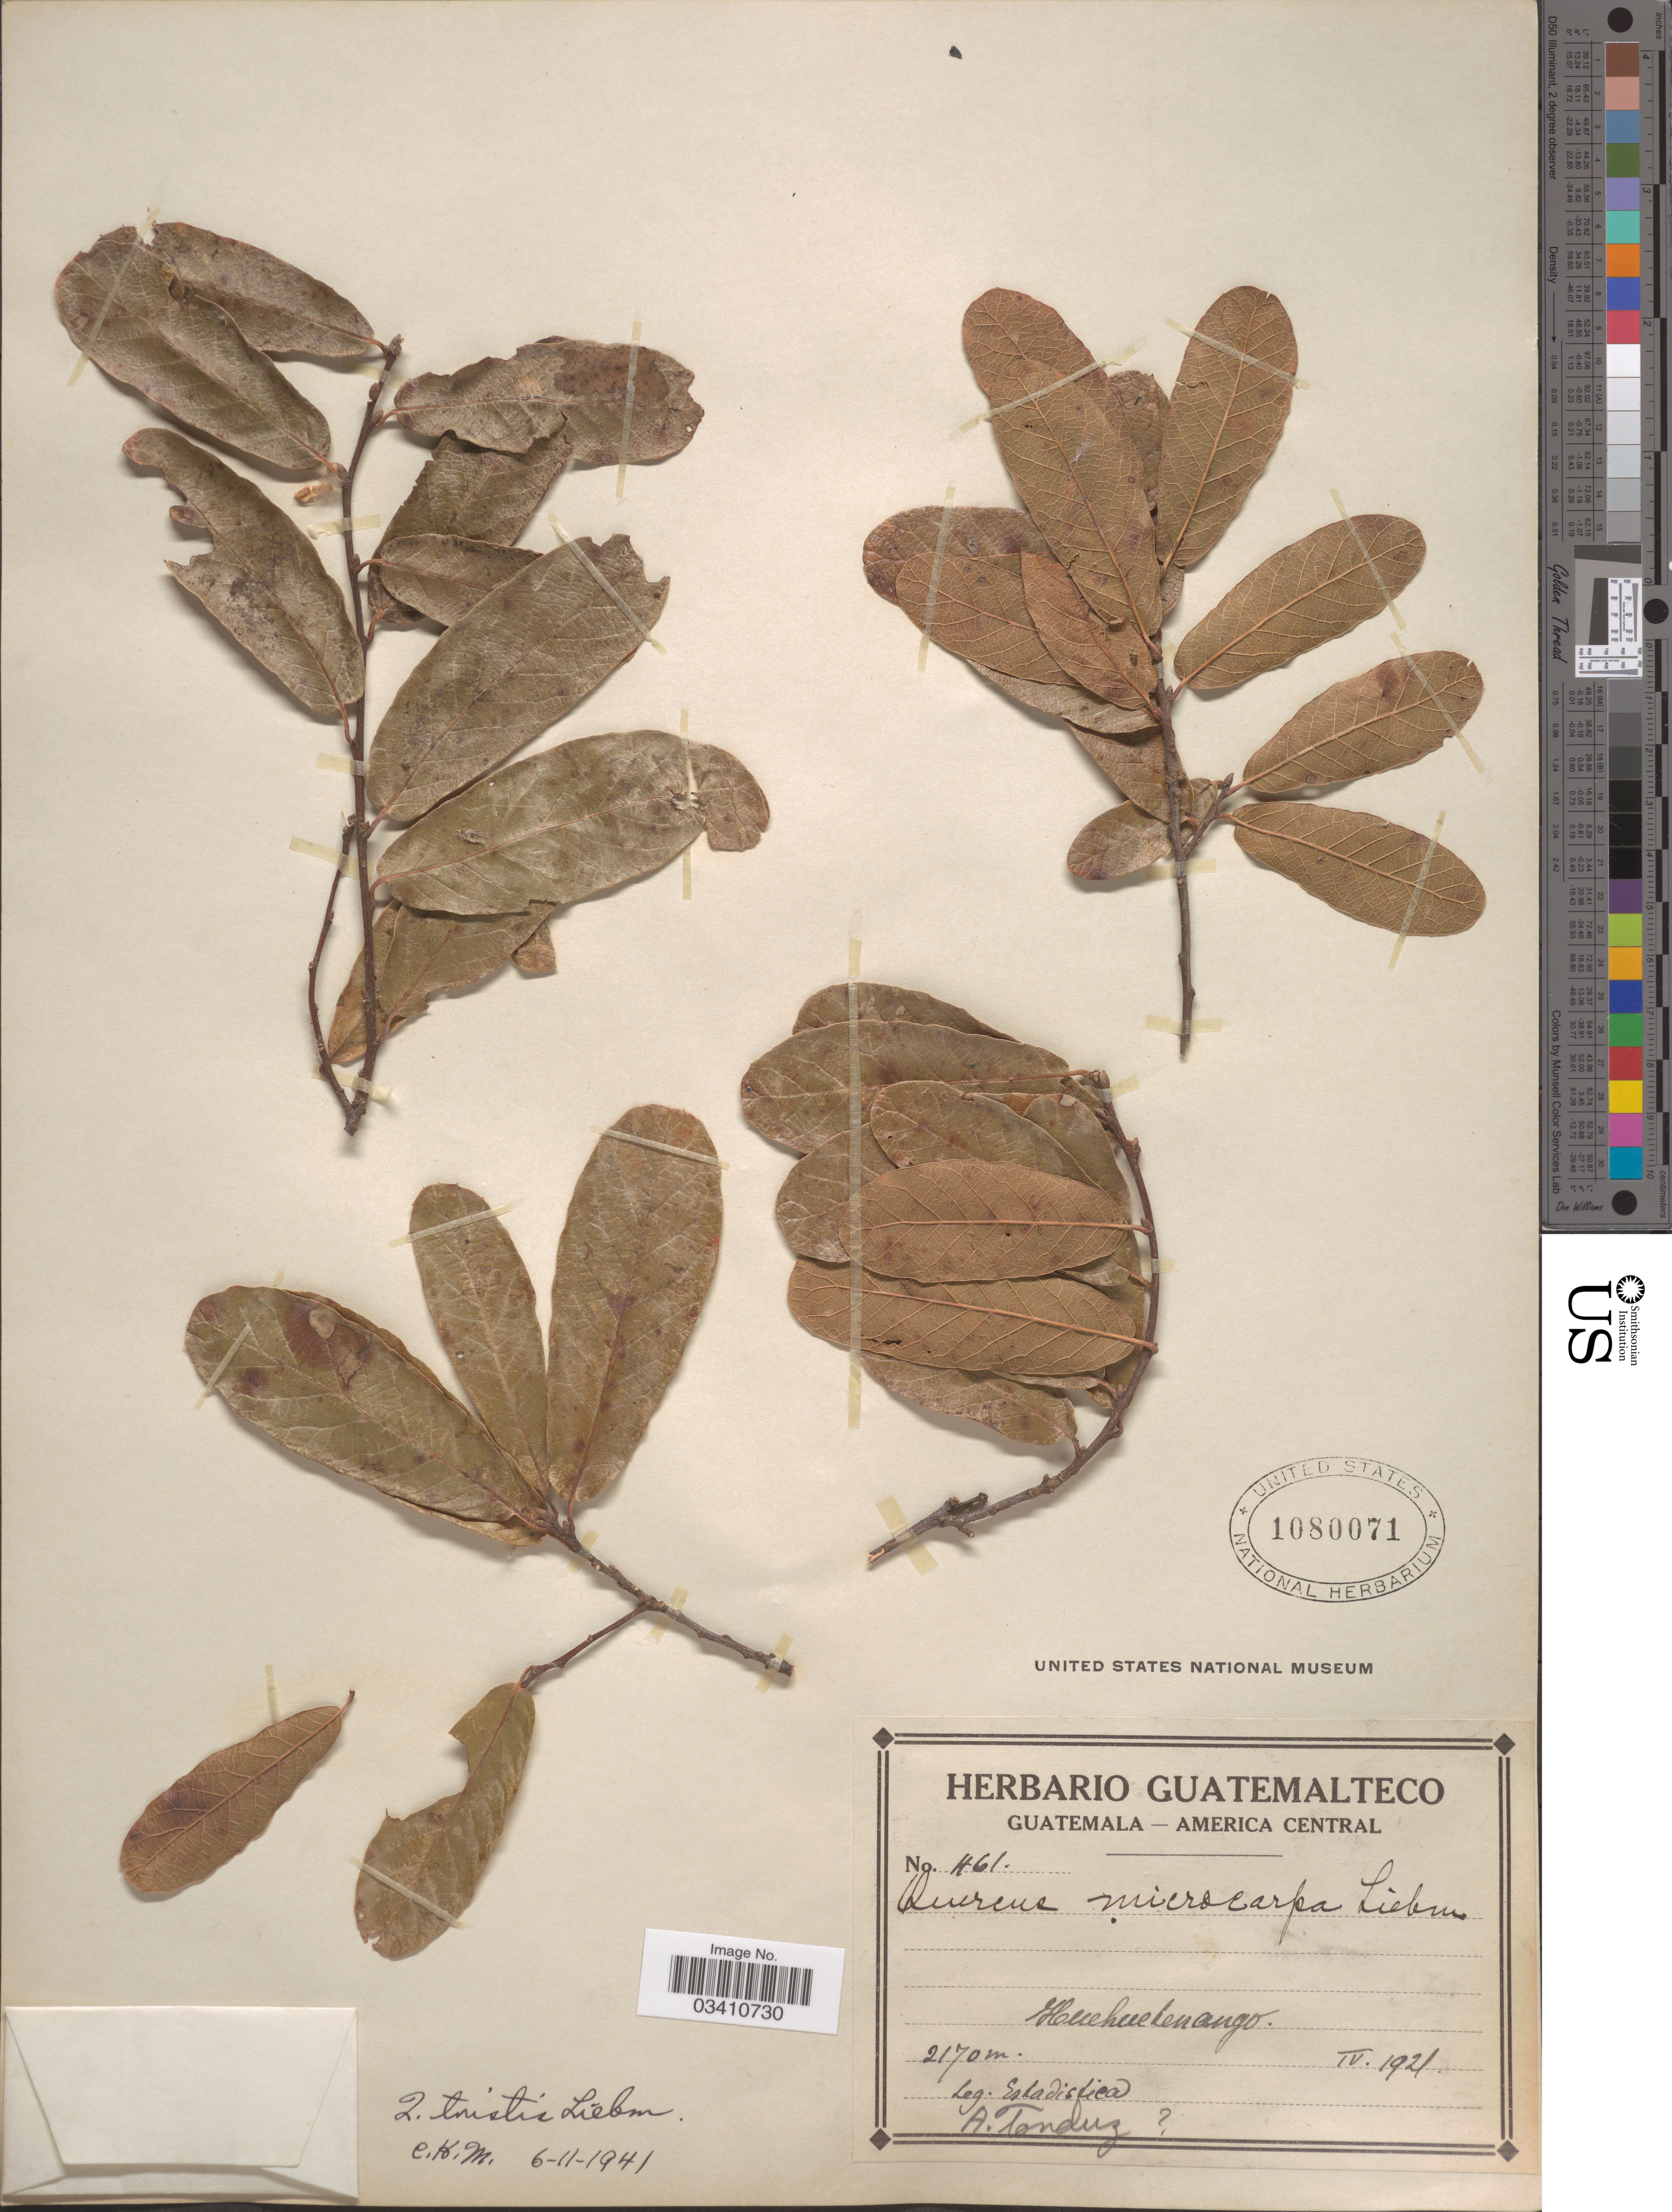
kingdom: Plantae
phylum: Tracheophyta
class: Magnoliopsida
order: Fagales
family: Fagaceae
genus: Quercus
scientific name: Quercus tristis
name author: Liebm.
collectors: Estadisdica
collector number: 461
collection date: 1921-04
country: Guatemala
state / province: Huehuetenango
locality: Estadistica [unsure placement]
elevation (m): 2170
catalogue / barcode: US 1080071